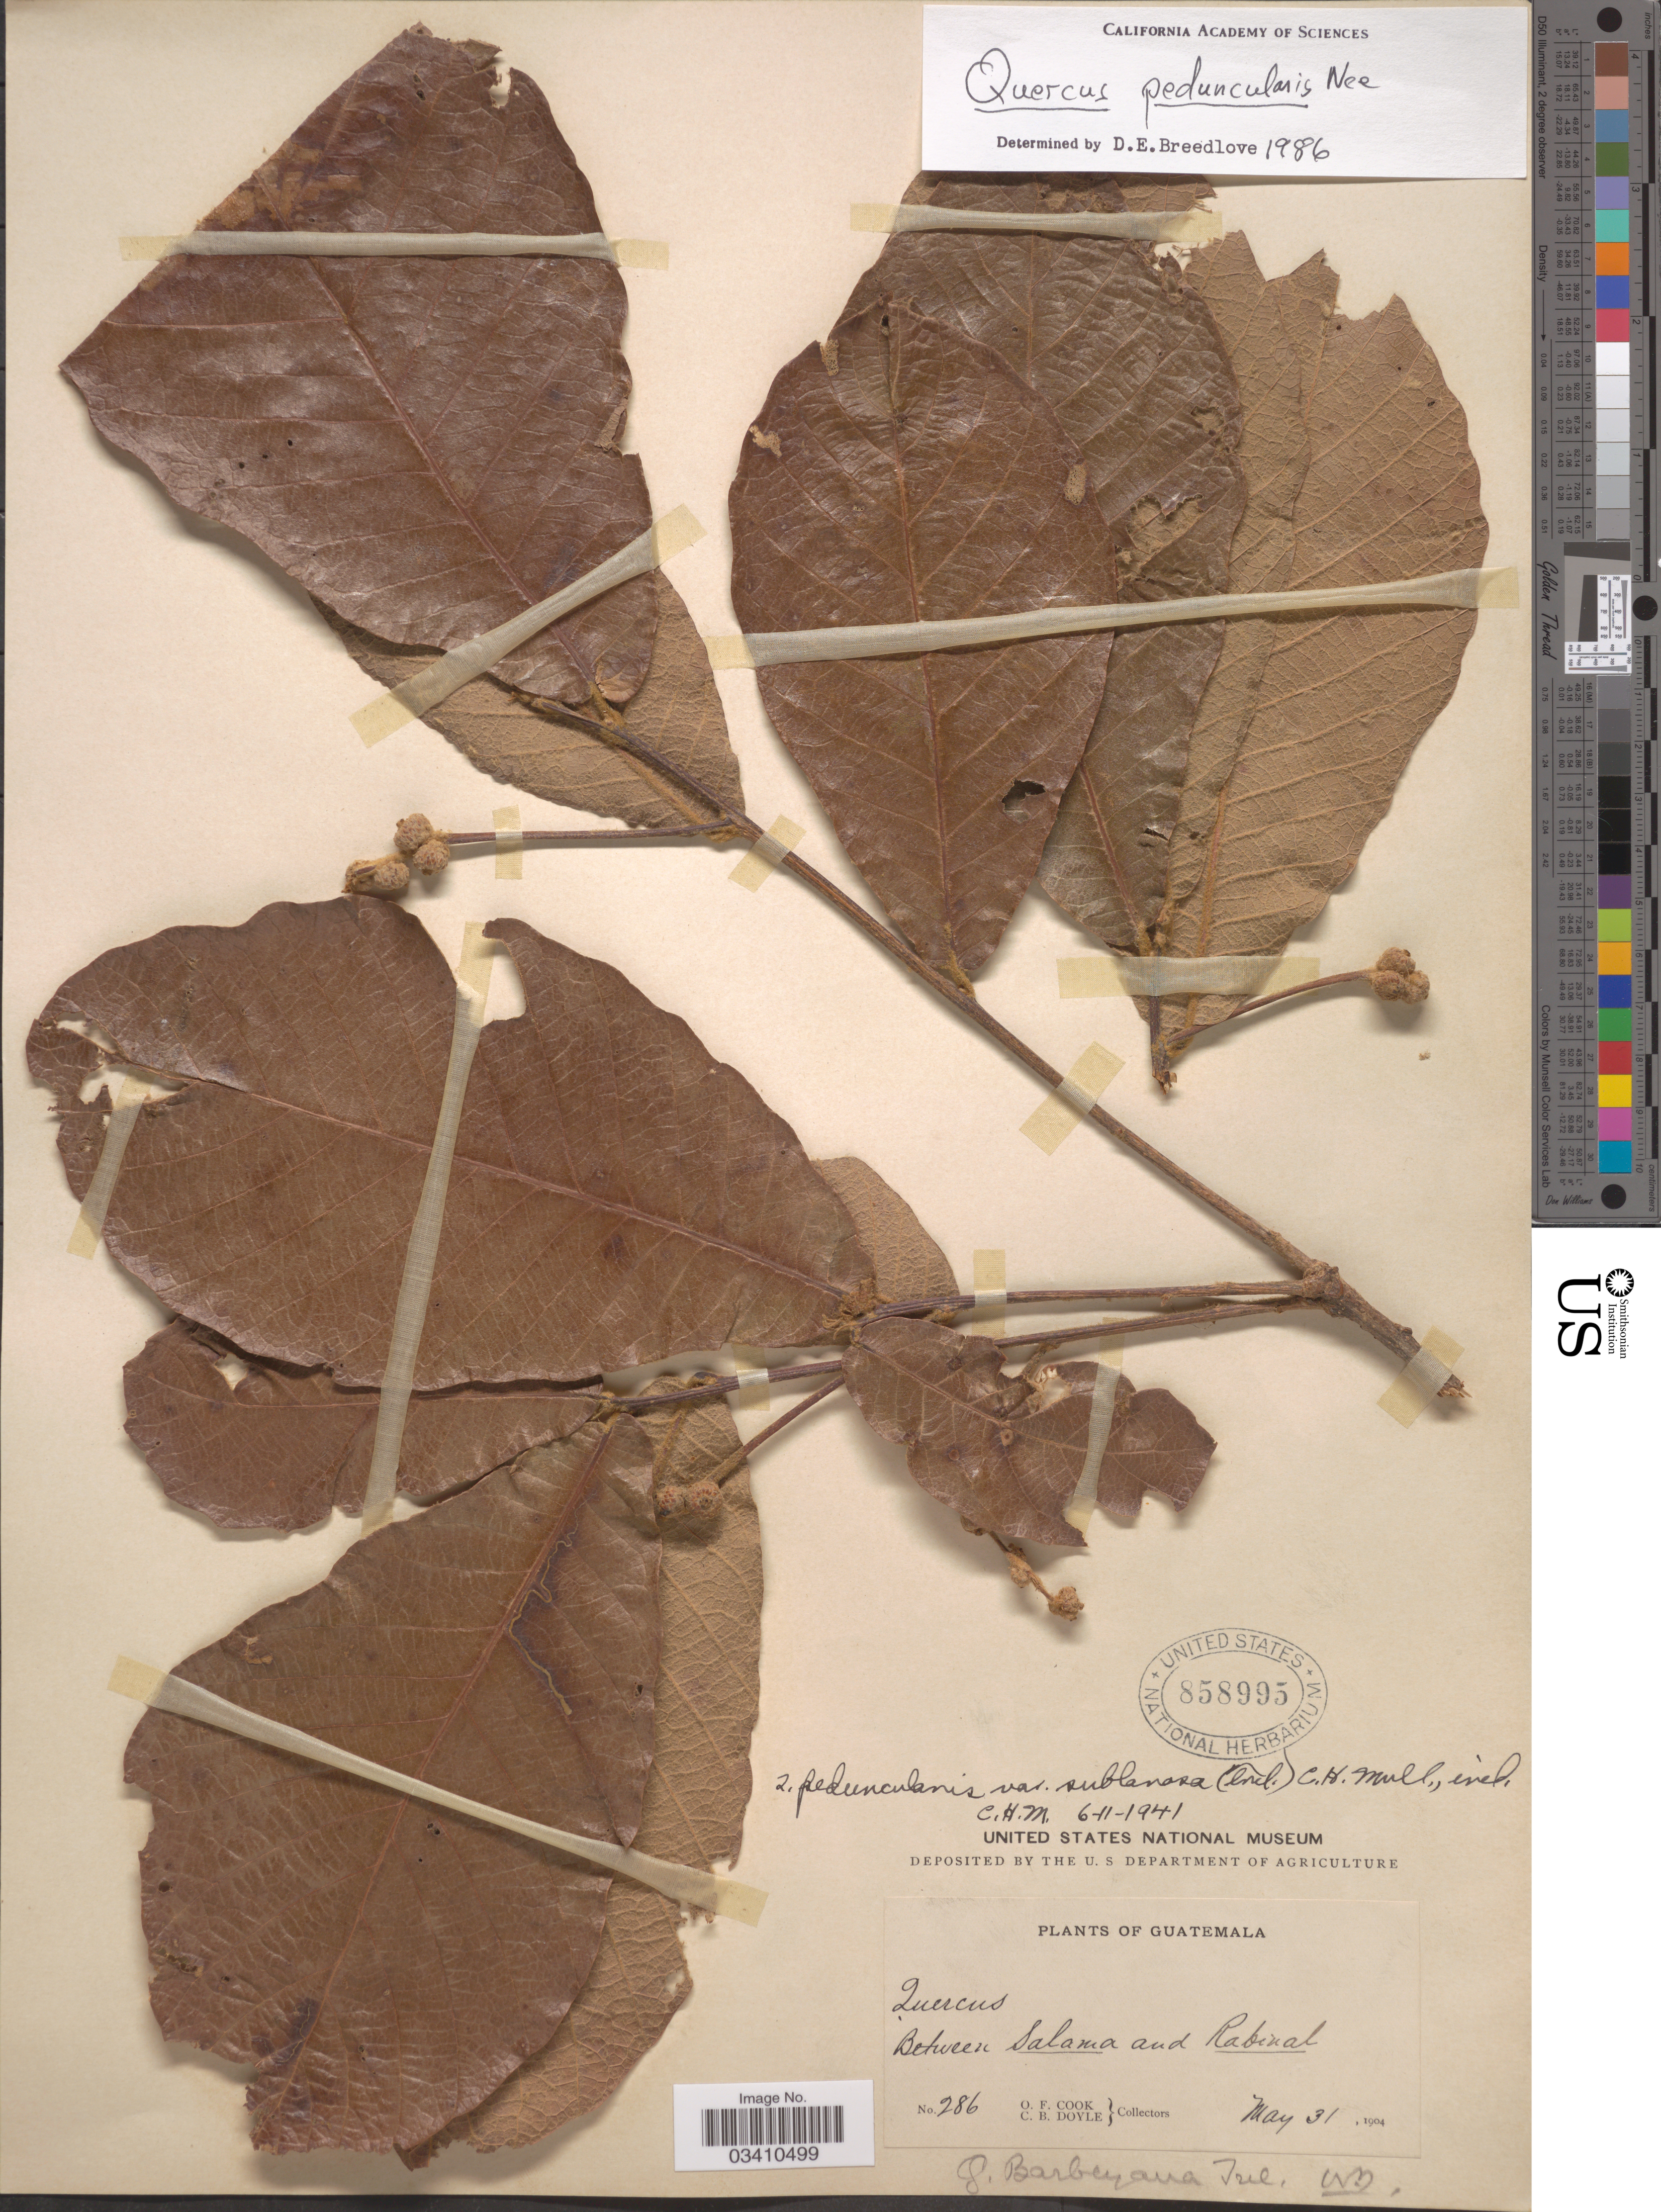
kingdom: Plantae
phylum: Tracheophyta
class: Magnoliopsida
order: Fagales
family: Fagaceae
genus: Quercus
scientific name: Quercus peduncularis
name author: Née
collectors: O. F. Cook & C. Doyle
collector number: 286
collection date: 1904-05-31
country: Guatemala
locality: Between Salama and Rabinal.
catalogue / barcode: US 858995